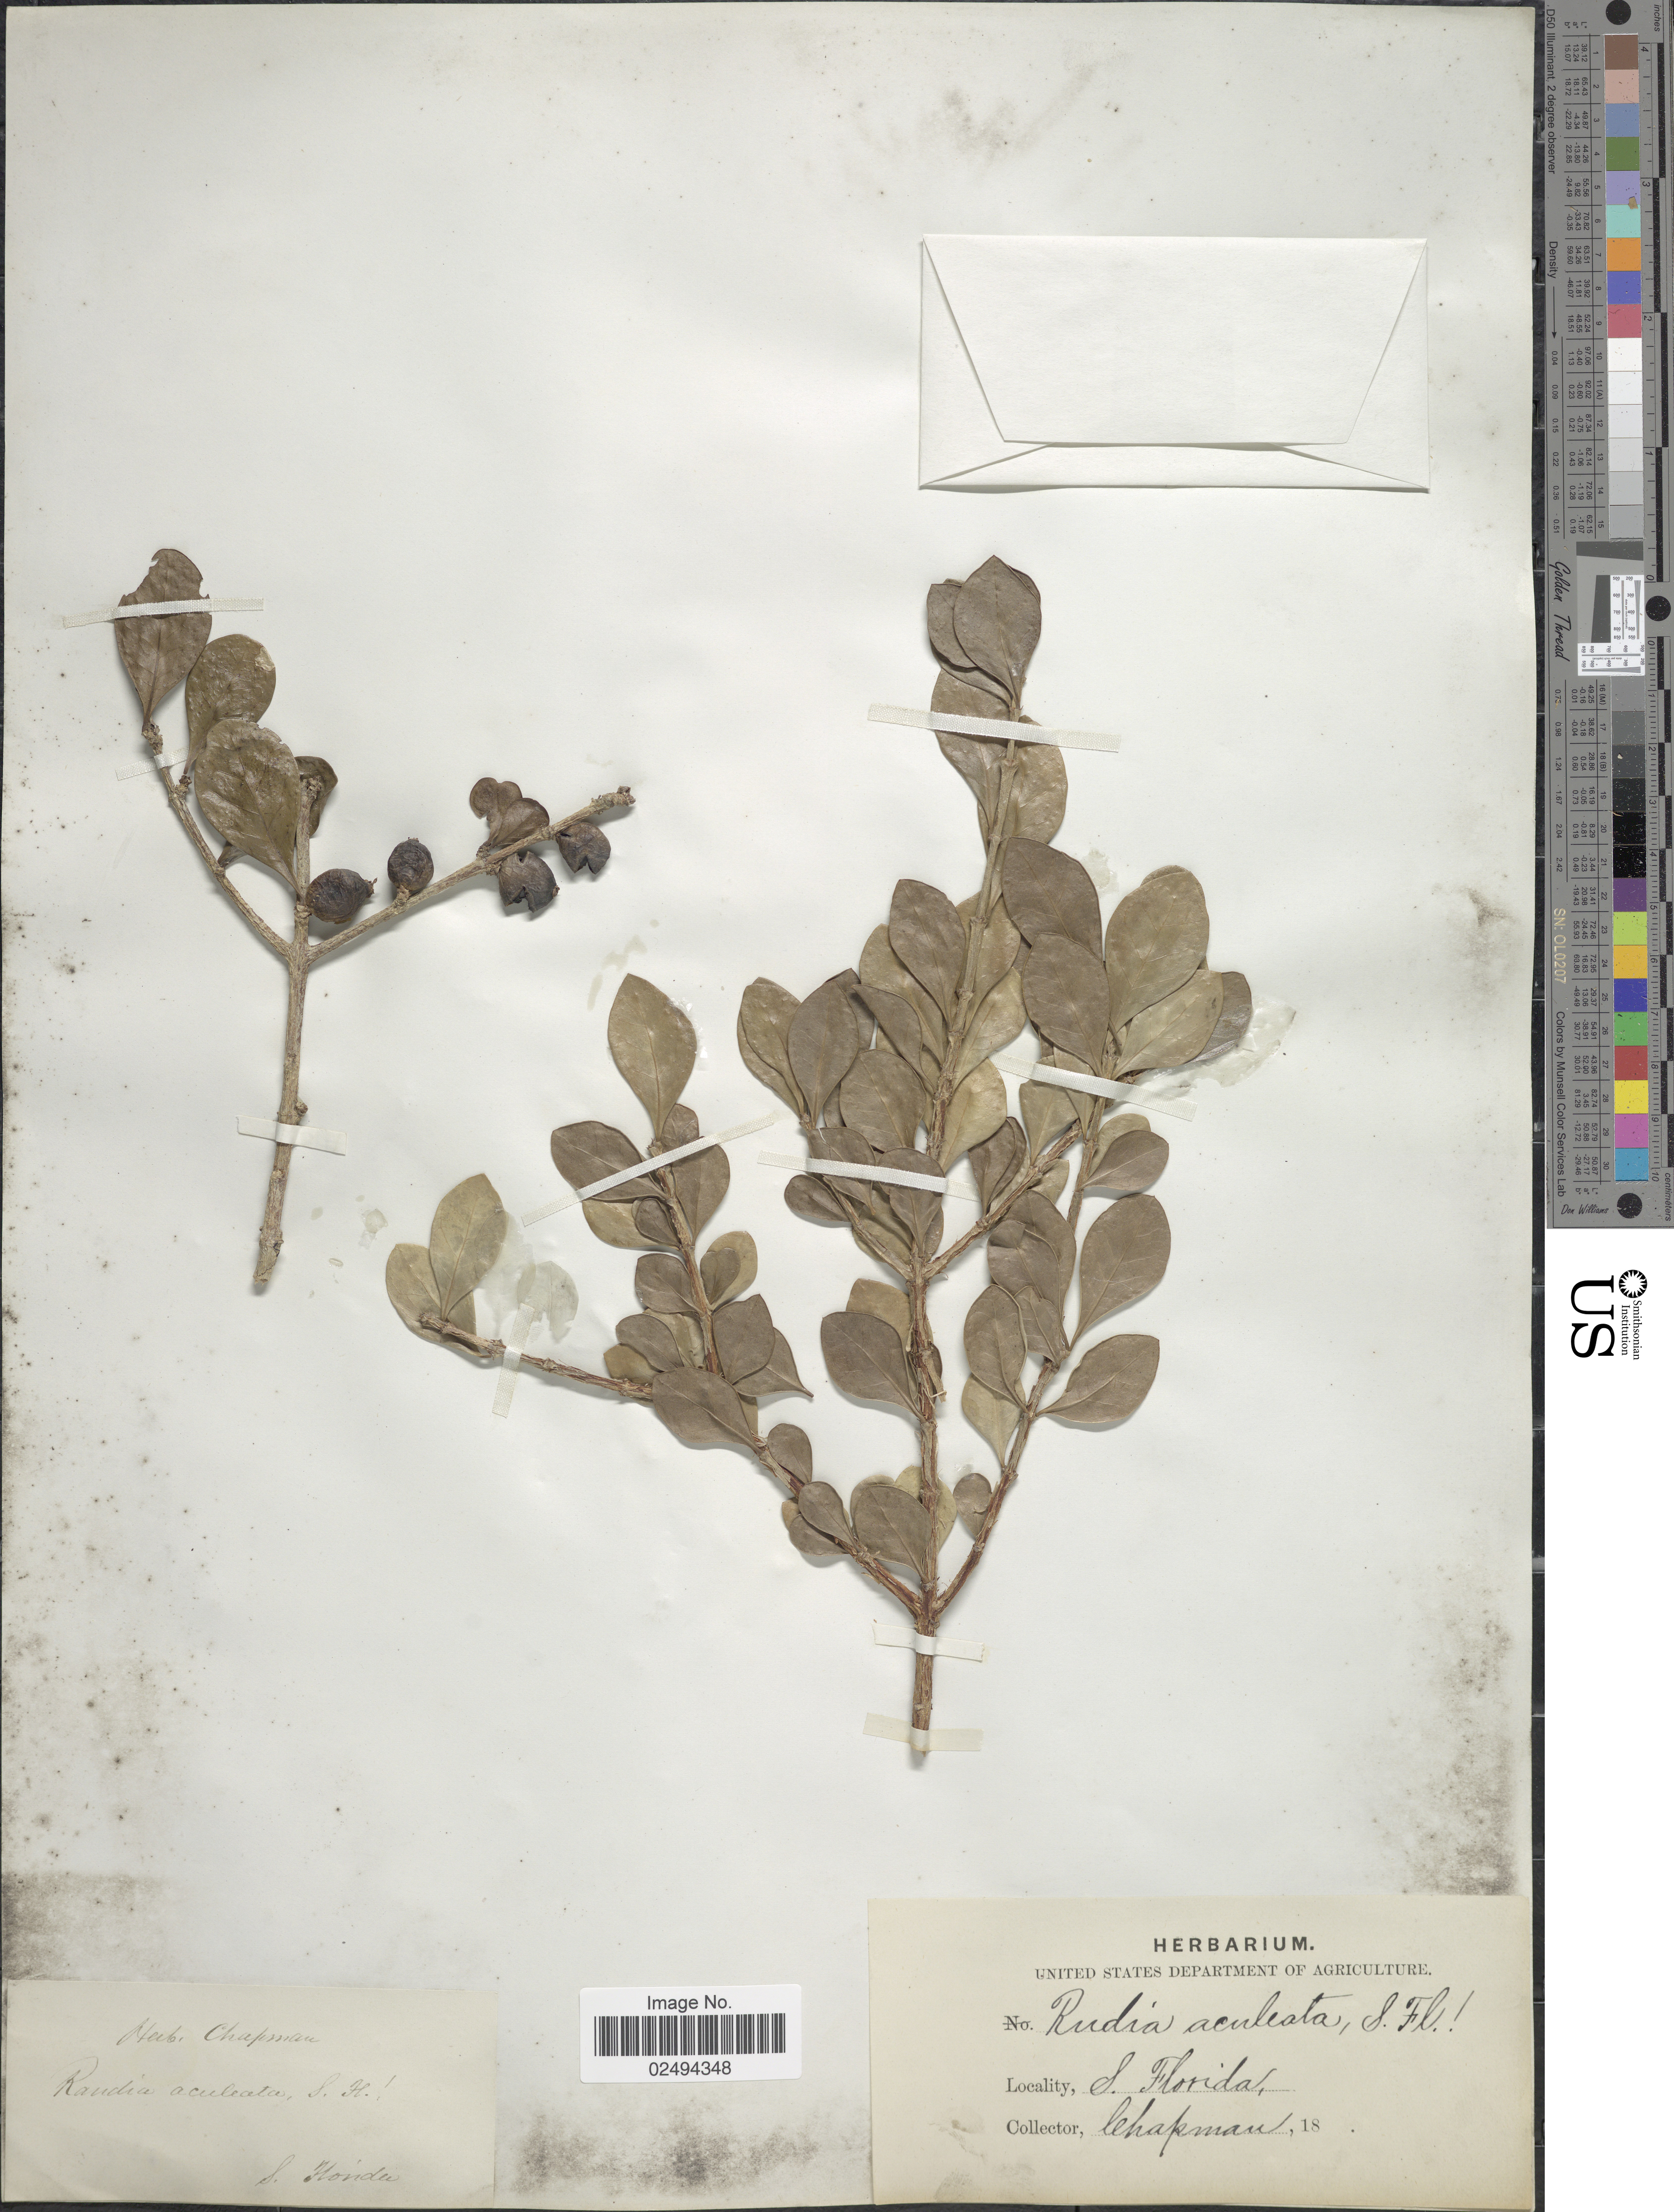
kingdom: Plantae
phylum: Tracheophyta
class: Magnoliopsida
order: Gentianales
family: Rubiaceae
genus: Randia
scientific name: Randia aculeata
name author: L.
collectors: ex herb. Chapman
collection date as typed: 18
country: United States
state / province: Florida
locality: S. Florida